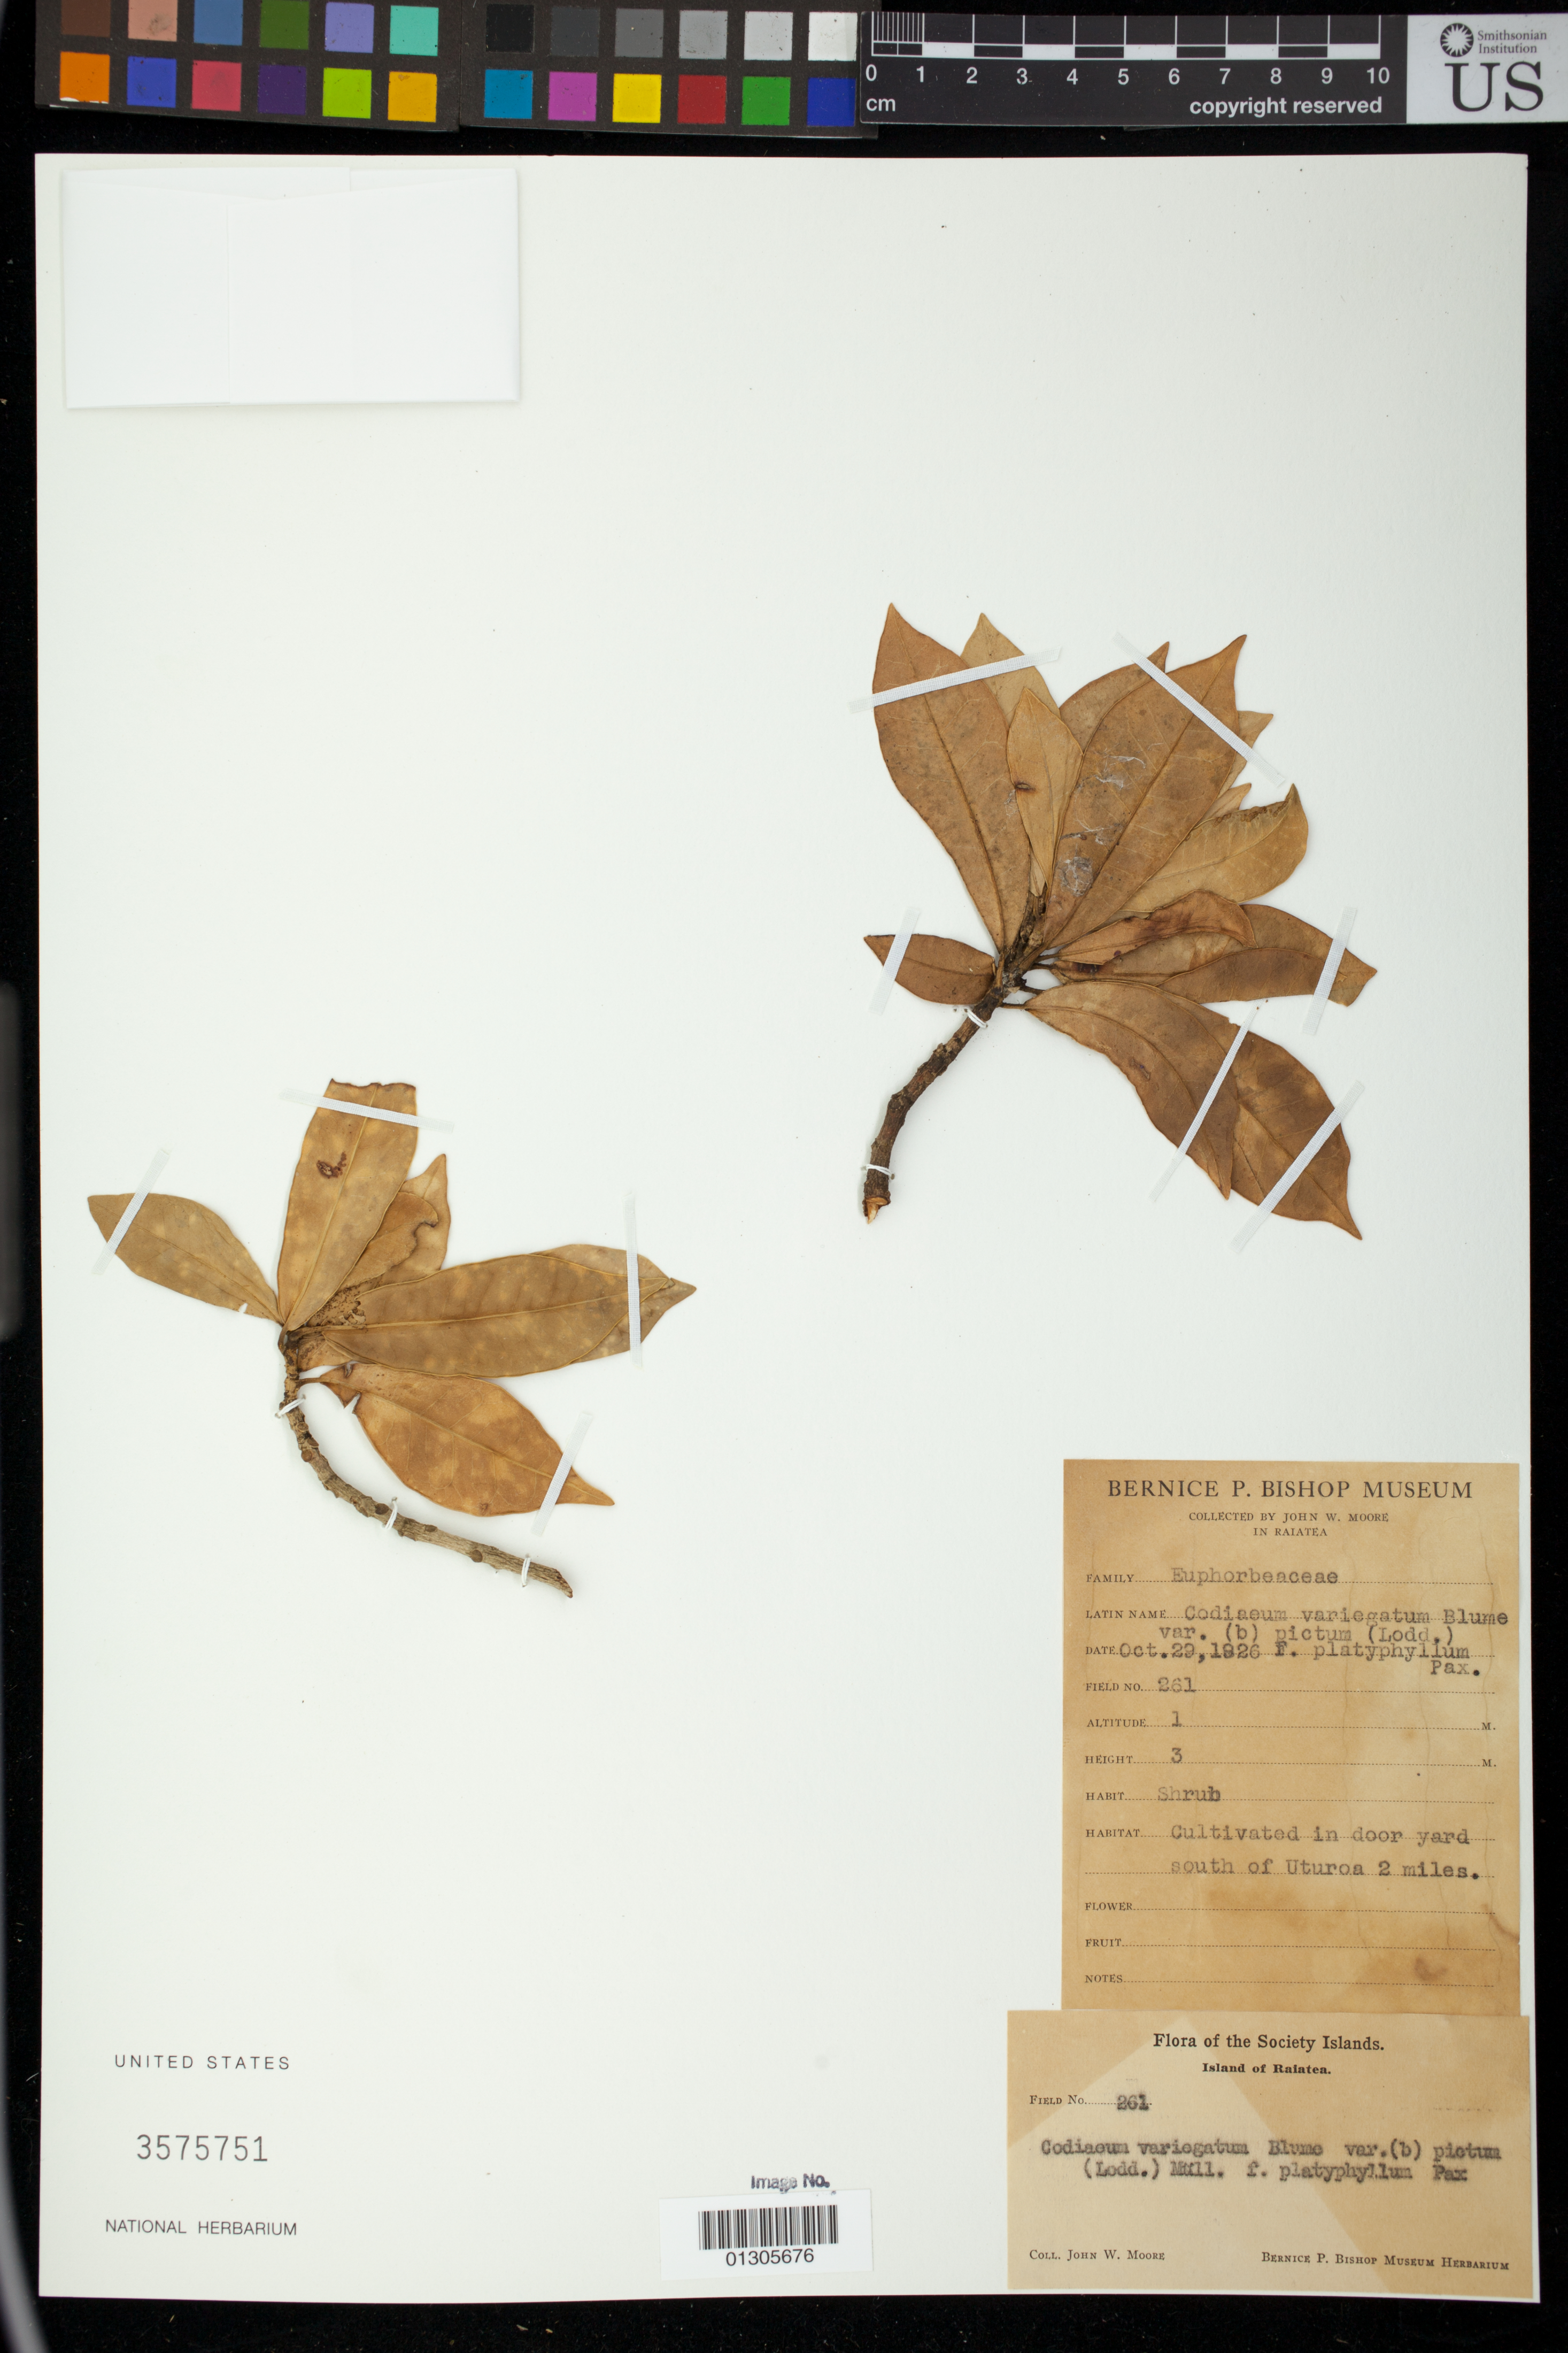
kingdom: Plantae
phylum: Tracheophyta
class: Magnoliopsida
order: Malpighiales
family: Euphorbiaceae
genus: Codiaeum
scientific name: Codiaeum variegatum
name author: (L.) Rumph. ex A. Juss.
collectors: J. W. Moore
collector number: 261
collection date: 1926-10-29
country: French Polynesia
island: Raiatea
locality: in door yard south of Uturoa 2 miles. Island of Raiatea.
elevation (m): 1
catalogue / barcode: US 3575751